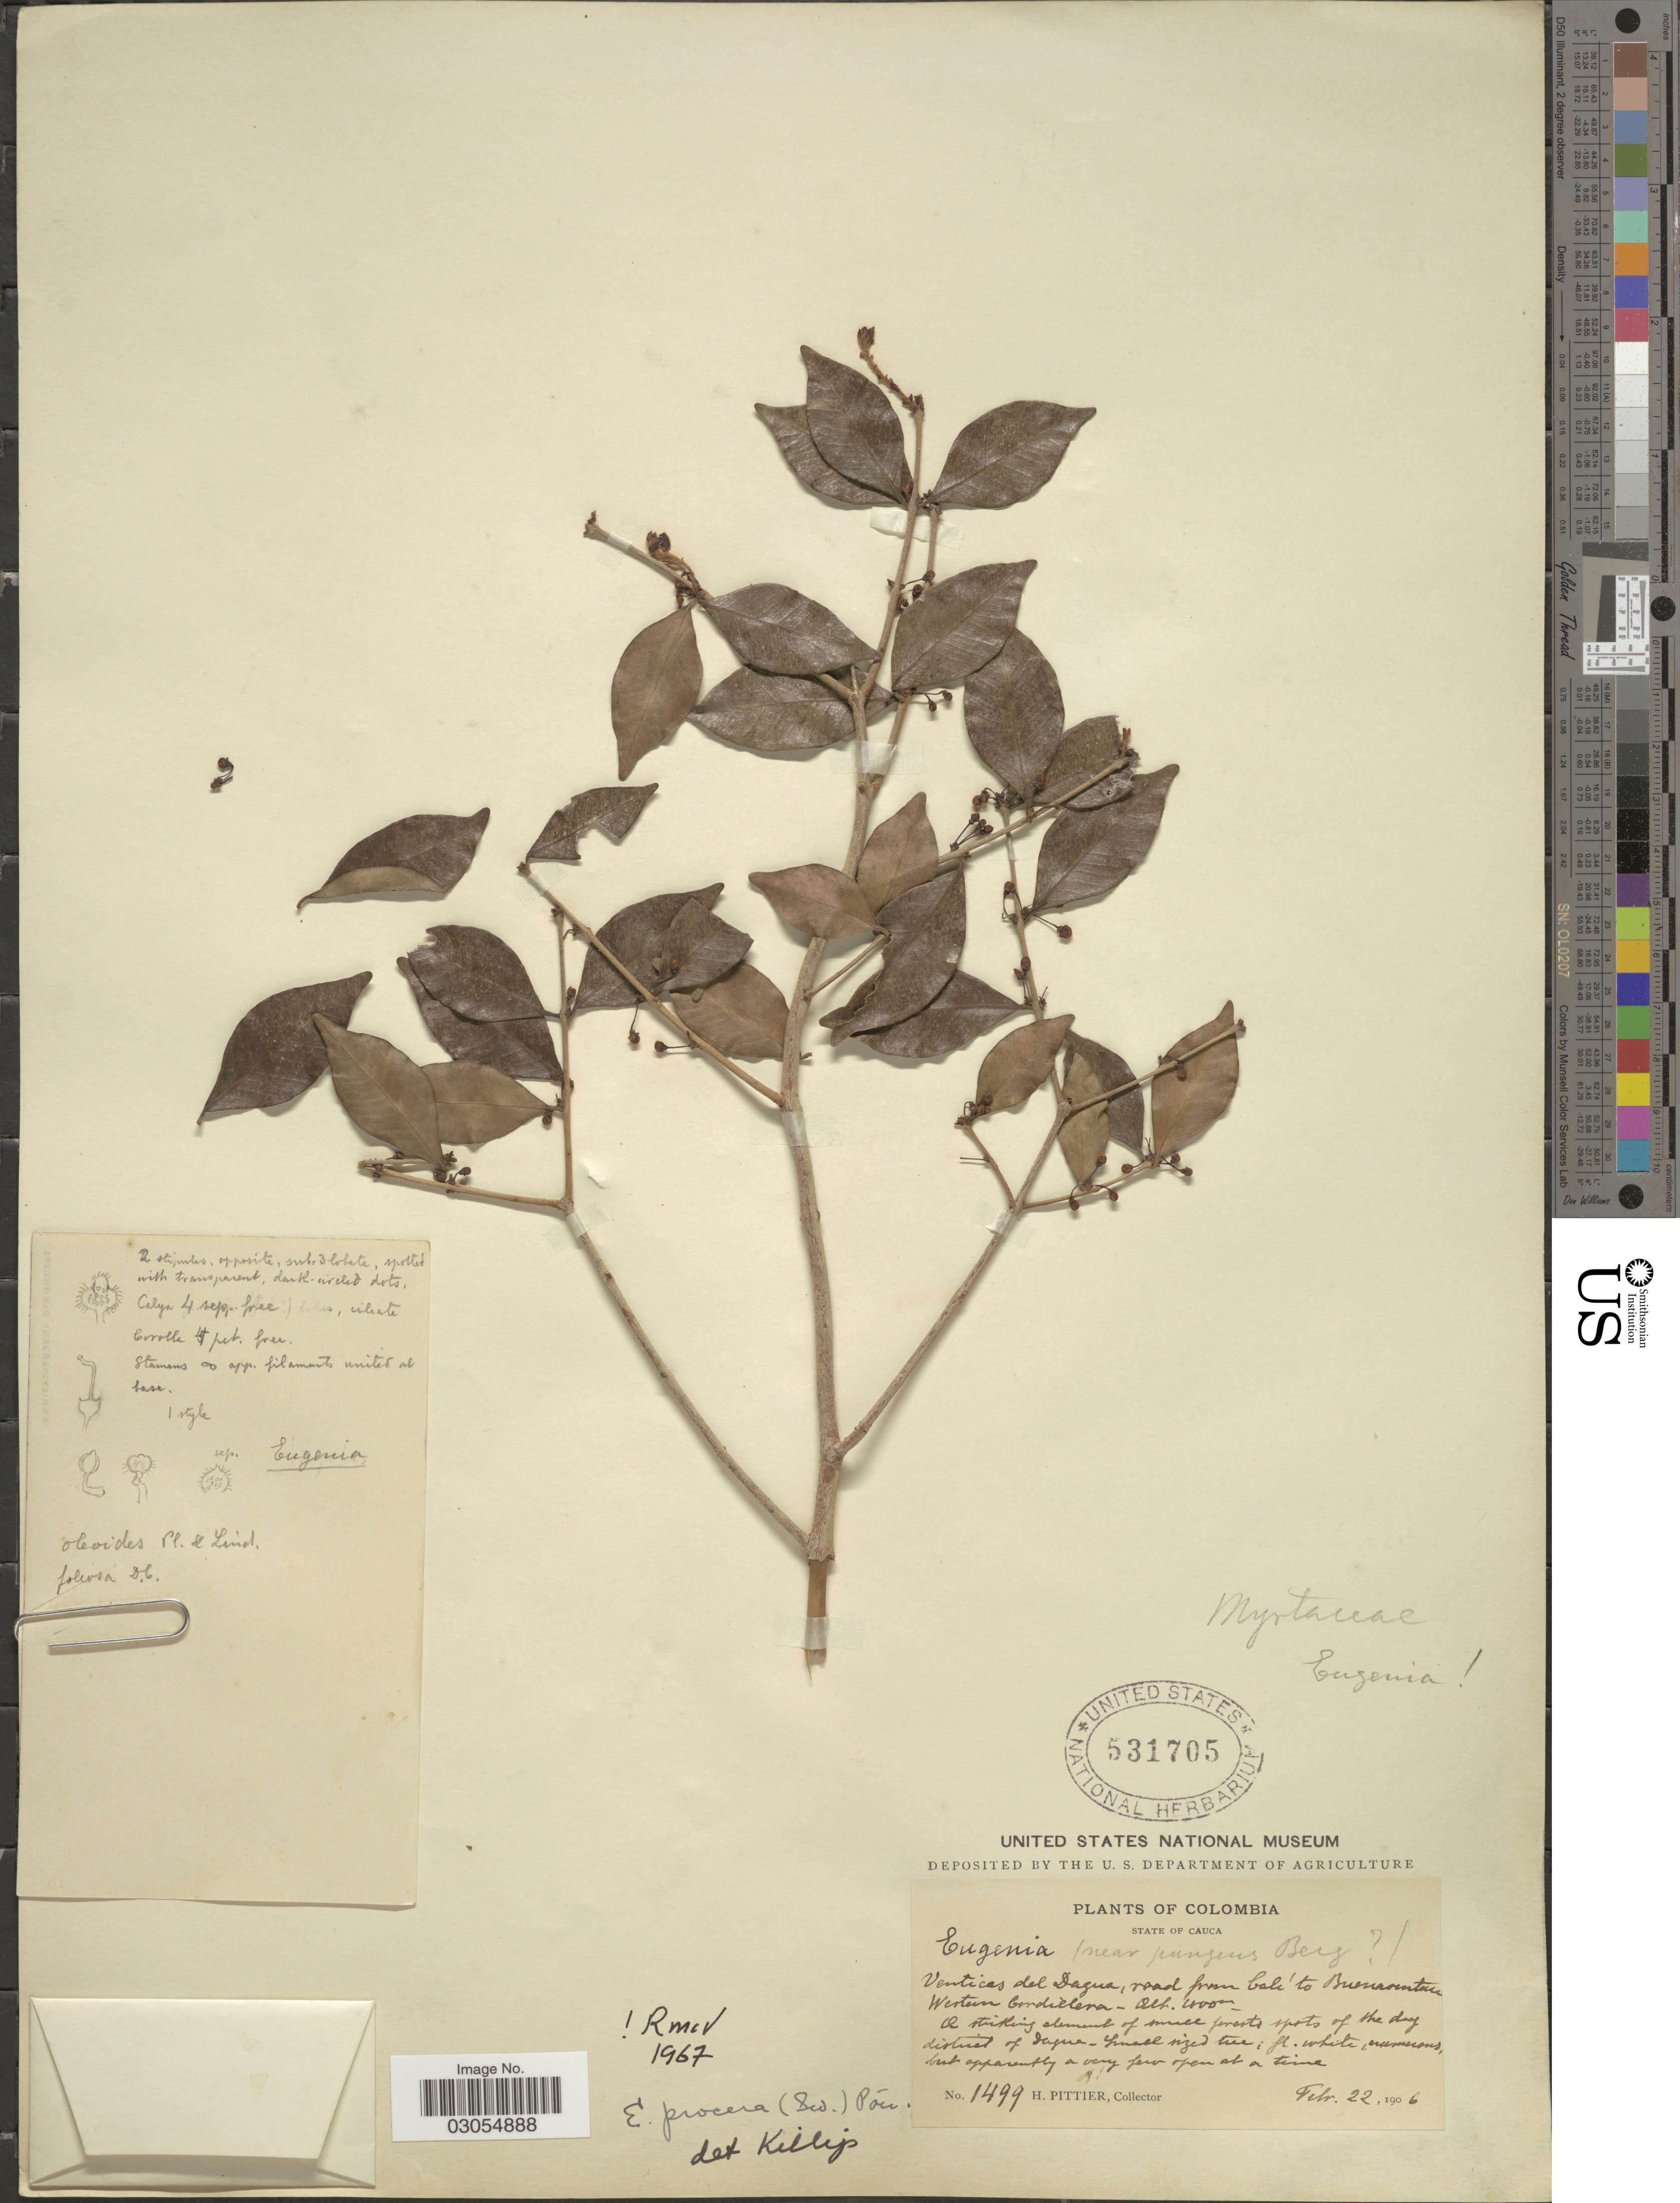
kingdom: Plantae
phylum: Tracheophyta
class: Magnoliopsida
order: Myrtales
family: Myrtaceae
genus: Eugenia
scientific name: Eugenia procera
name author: (Sw.) Poir.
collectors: H. F. Pittier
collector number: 1499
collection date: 1906-02-22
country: Colombia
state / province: Cauca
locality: Venticas del Dagua, road from balí to Buenaventura. Western Cordillera.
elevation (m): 1000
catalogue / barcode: US 531705